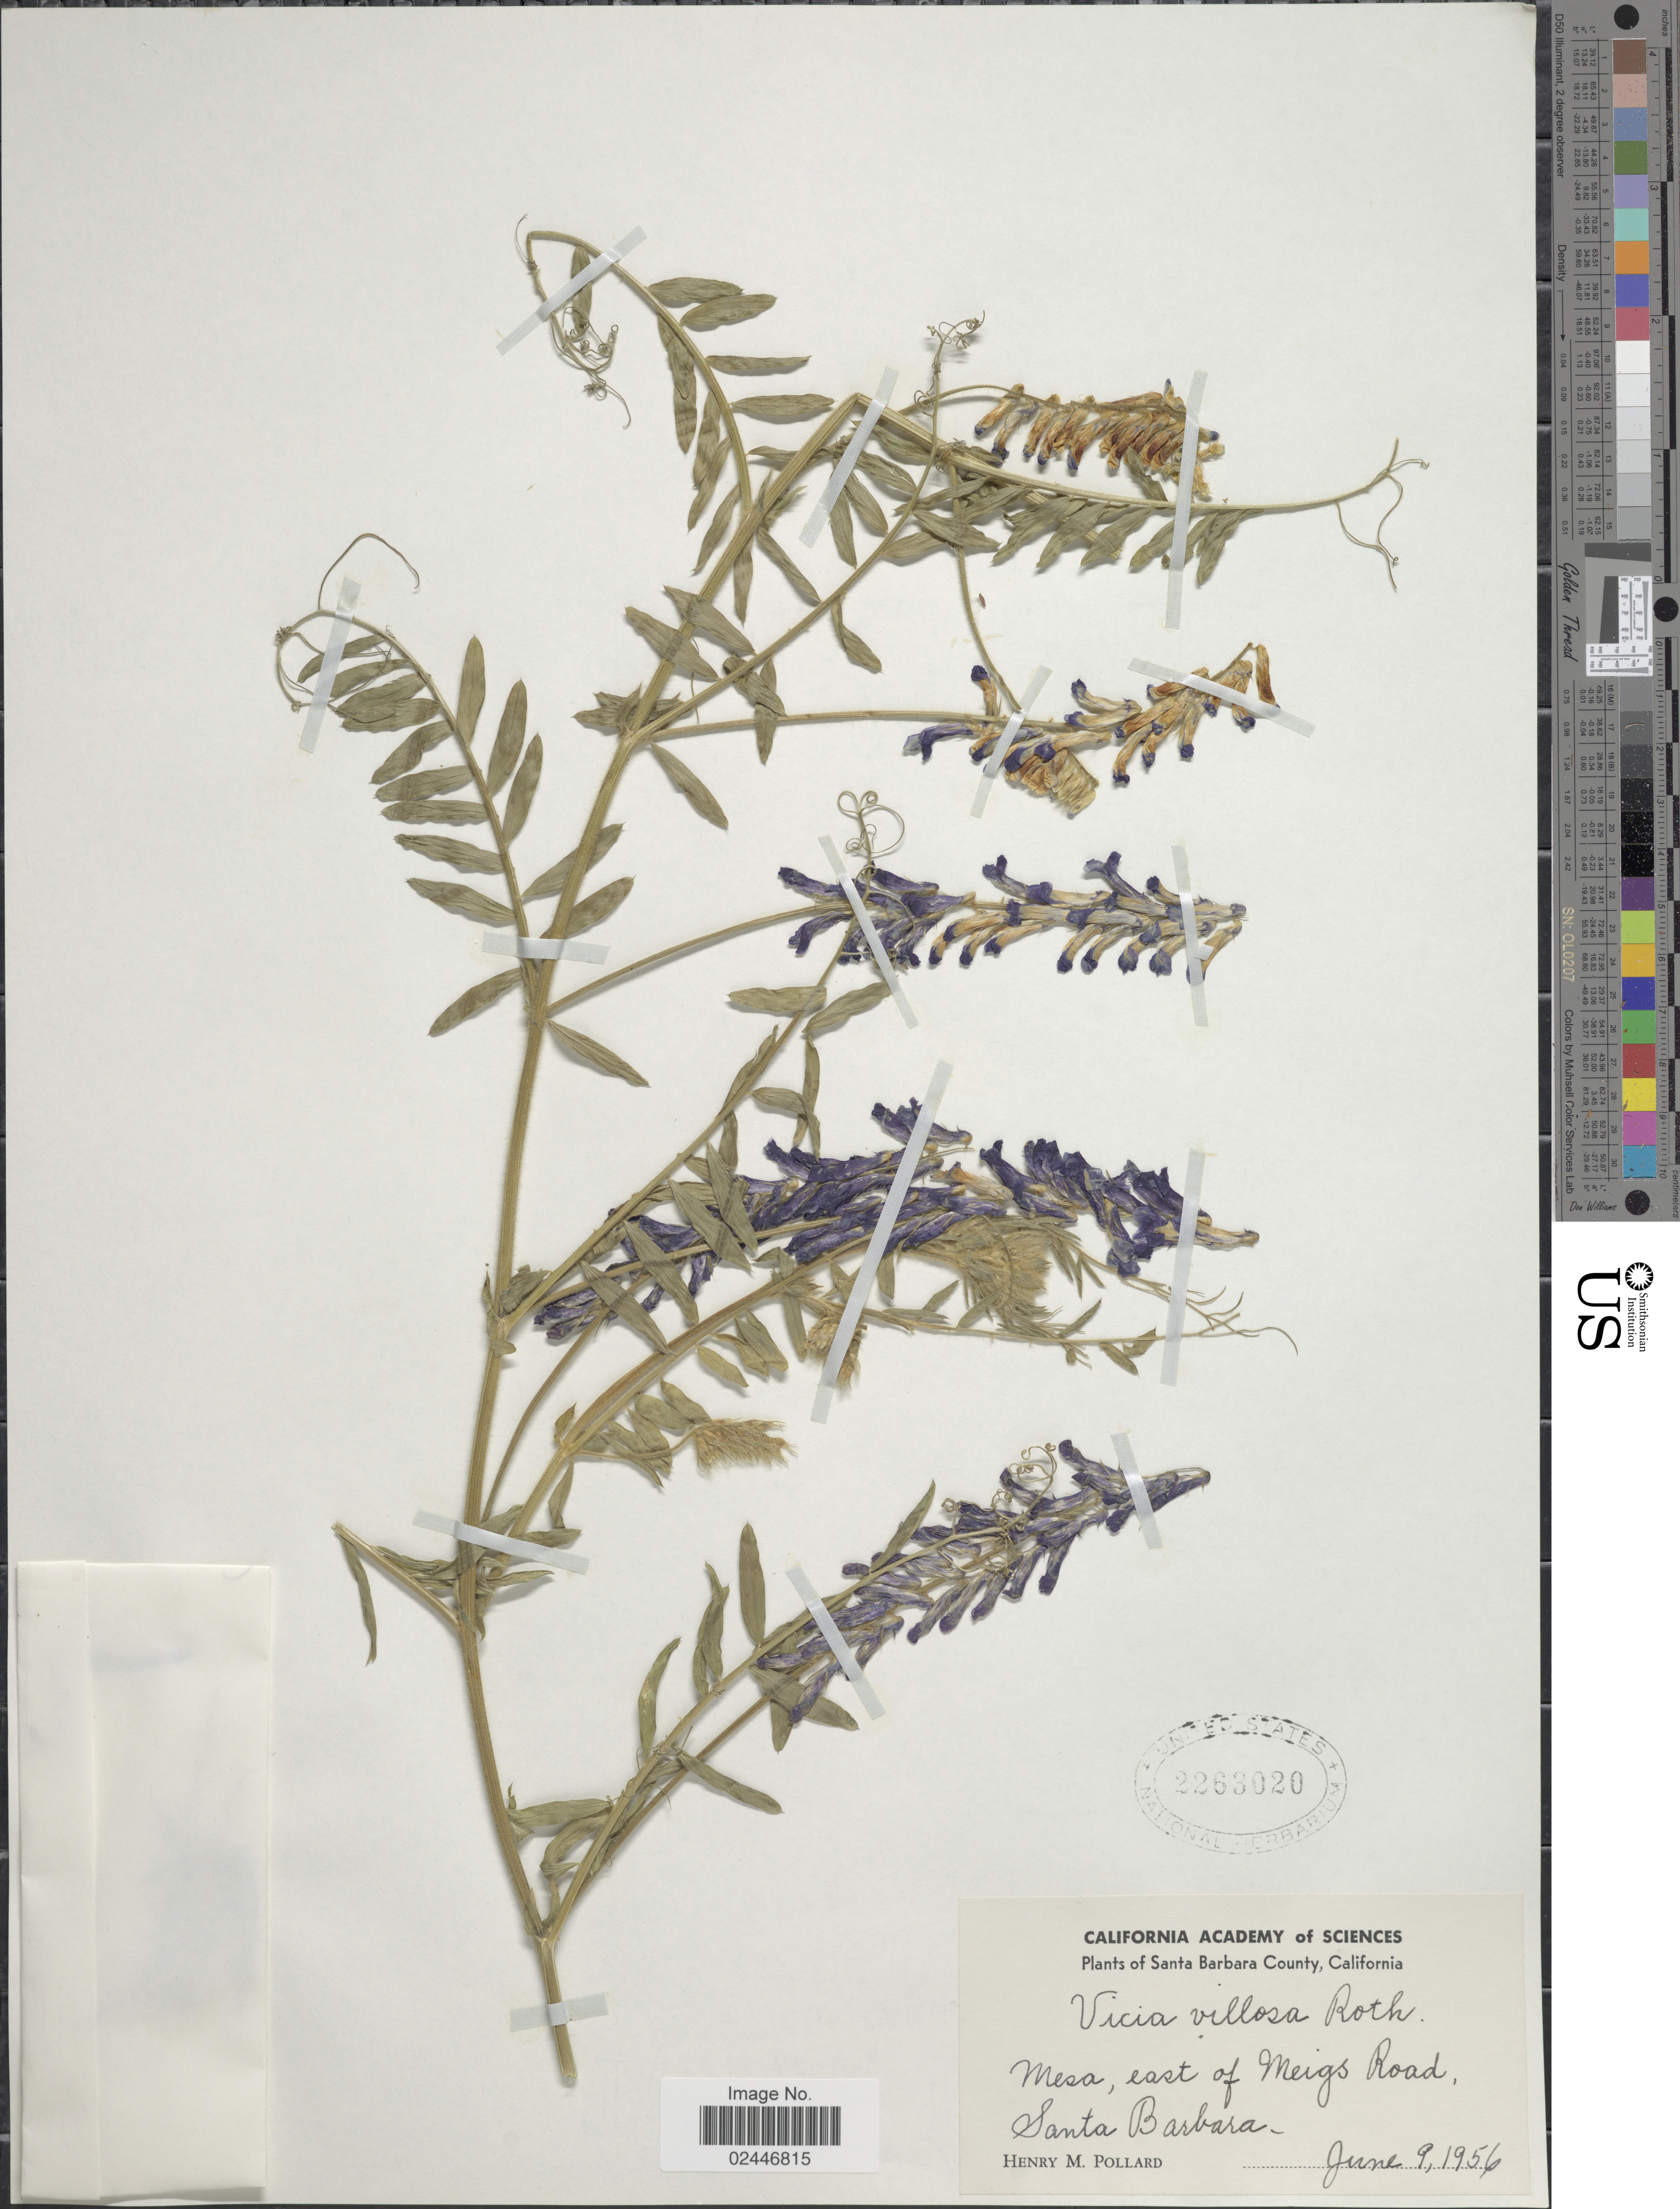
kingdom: Plantae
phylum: Tracheophyta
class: Magnoliopsida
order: Fabales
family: Fabaceae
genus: Vicia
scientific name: Vicia villosa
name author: Roth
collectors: H. M. Pollard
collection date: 1956-06-09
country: United States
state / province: California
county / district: Santa Barbara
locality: Santa Barbara County, Mesa, east of Meigs Road, Santa Barbara.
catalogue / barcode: US 2263020